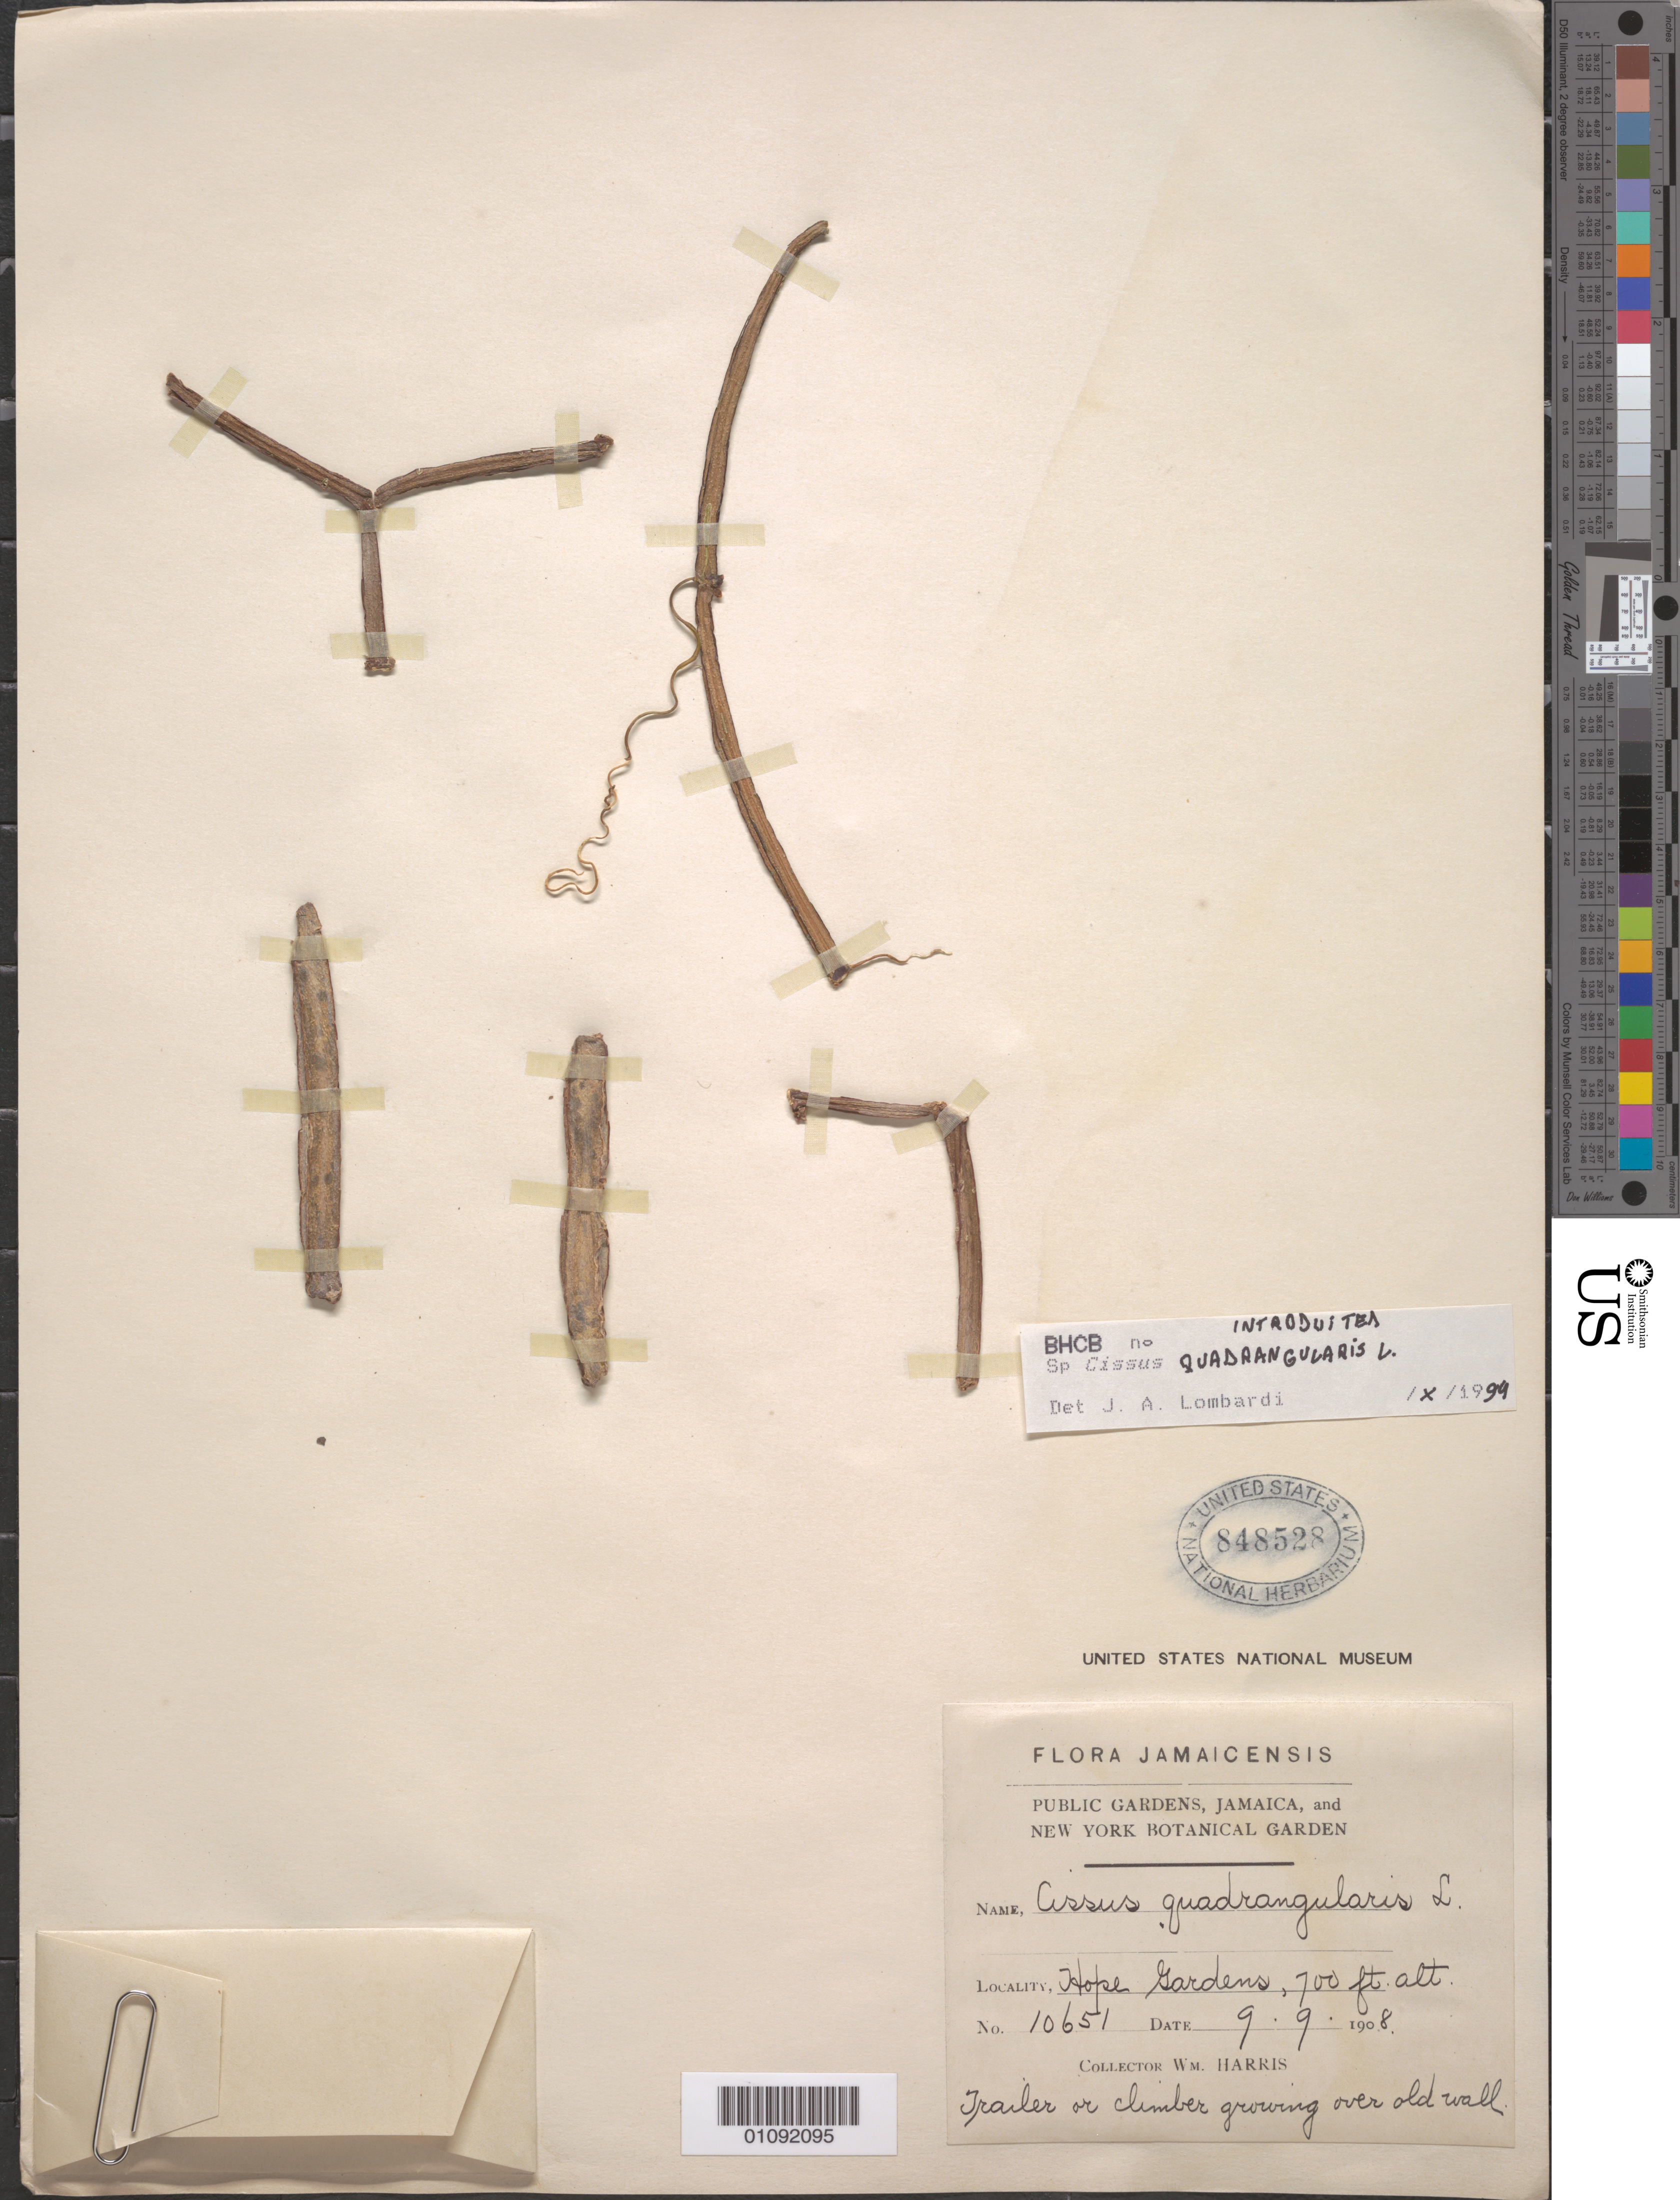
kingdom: Plantae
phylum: Tracheophyta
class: Magnoliopsida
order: Vitales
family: Vitaceae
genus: Cissus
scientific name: Cissus quadrangularis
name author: L.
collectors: W. Harris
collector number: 10651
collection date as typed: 09 Sep 1908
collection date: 1908-09-09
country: Jamaica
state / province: Kingston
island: Jamaica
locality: Hope Gardens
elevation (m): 213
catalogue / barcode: US 848528